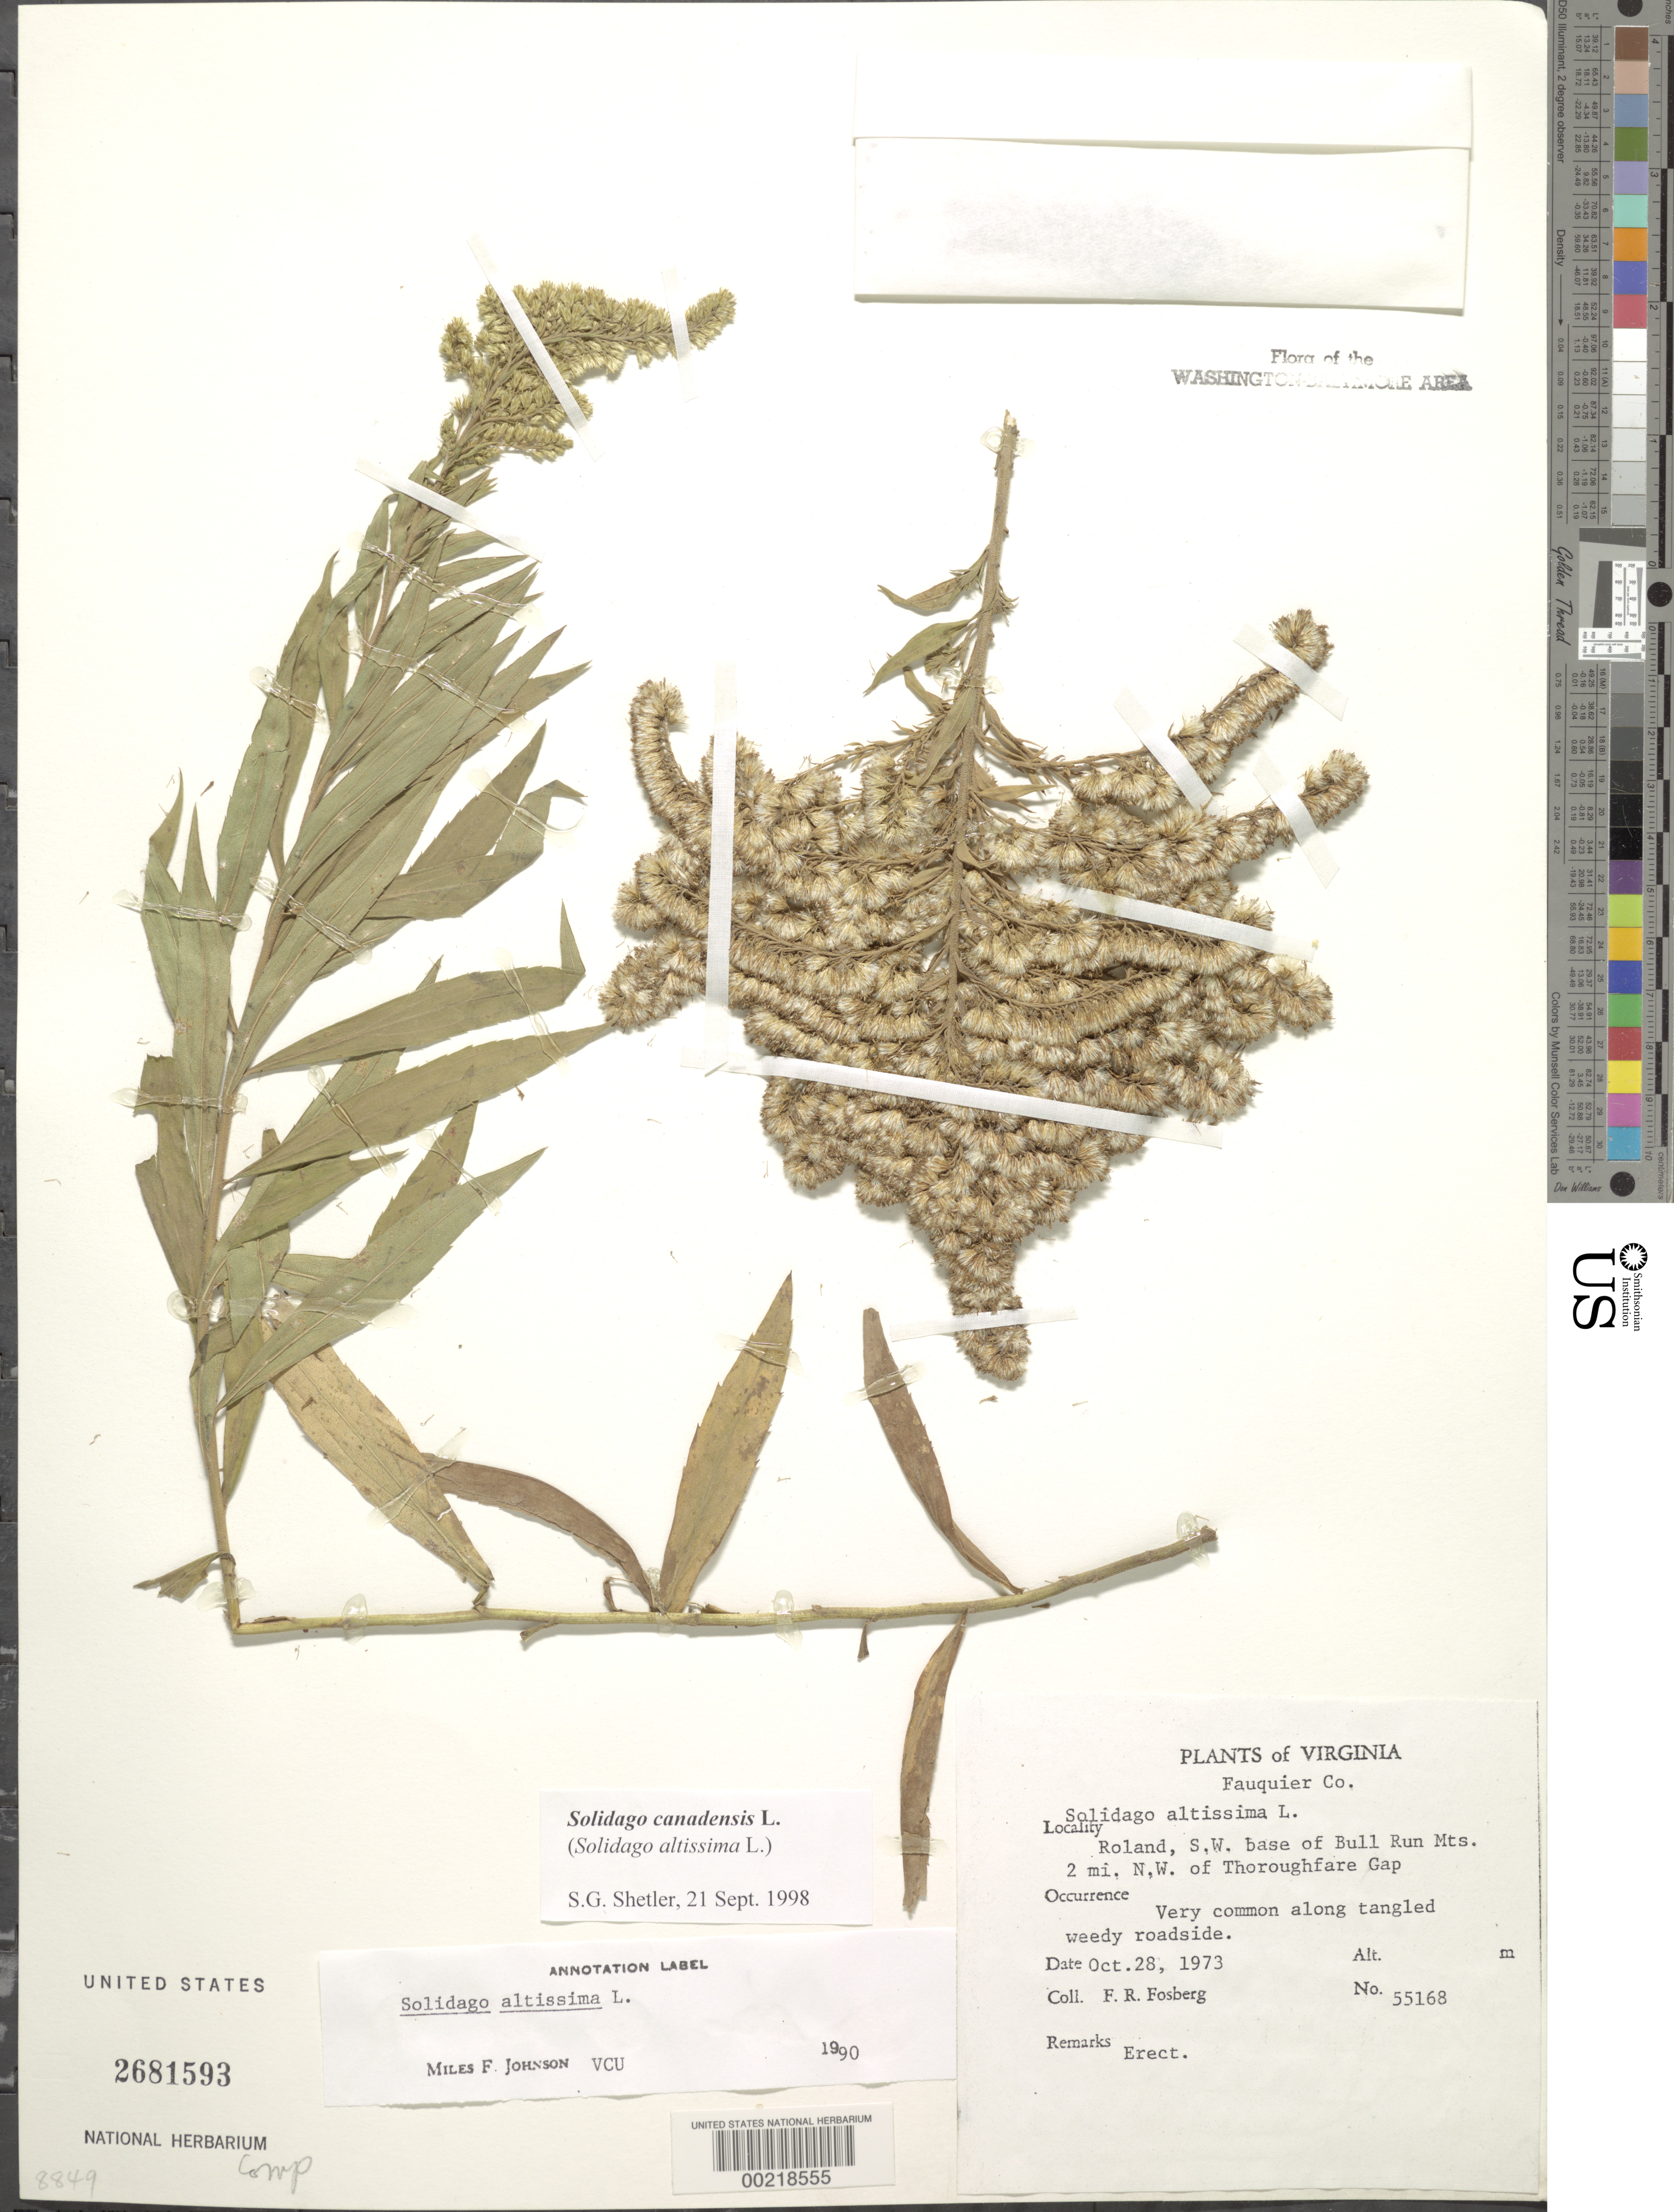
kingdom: Plantae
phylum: Tracheophyta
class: Magnoliopsida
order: Asterales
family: Asteraceae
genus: Solidago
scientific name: Solidago canadensis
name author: L.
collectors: F. R. Fosberg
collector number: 55168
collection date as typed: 28 Oct 1973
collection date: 1973-10-28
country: United States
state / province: Virginia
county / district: Fauquier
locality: Roland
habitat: Weedy roadside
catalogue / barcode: US 2681593